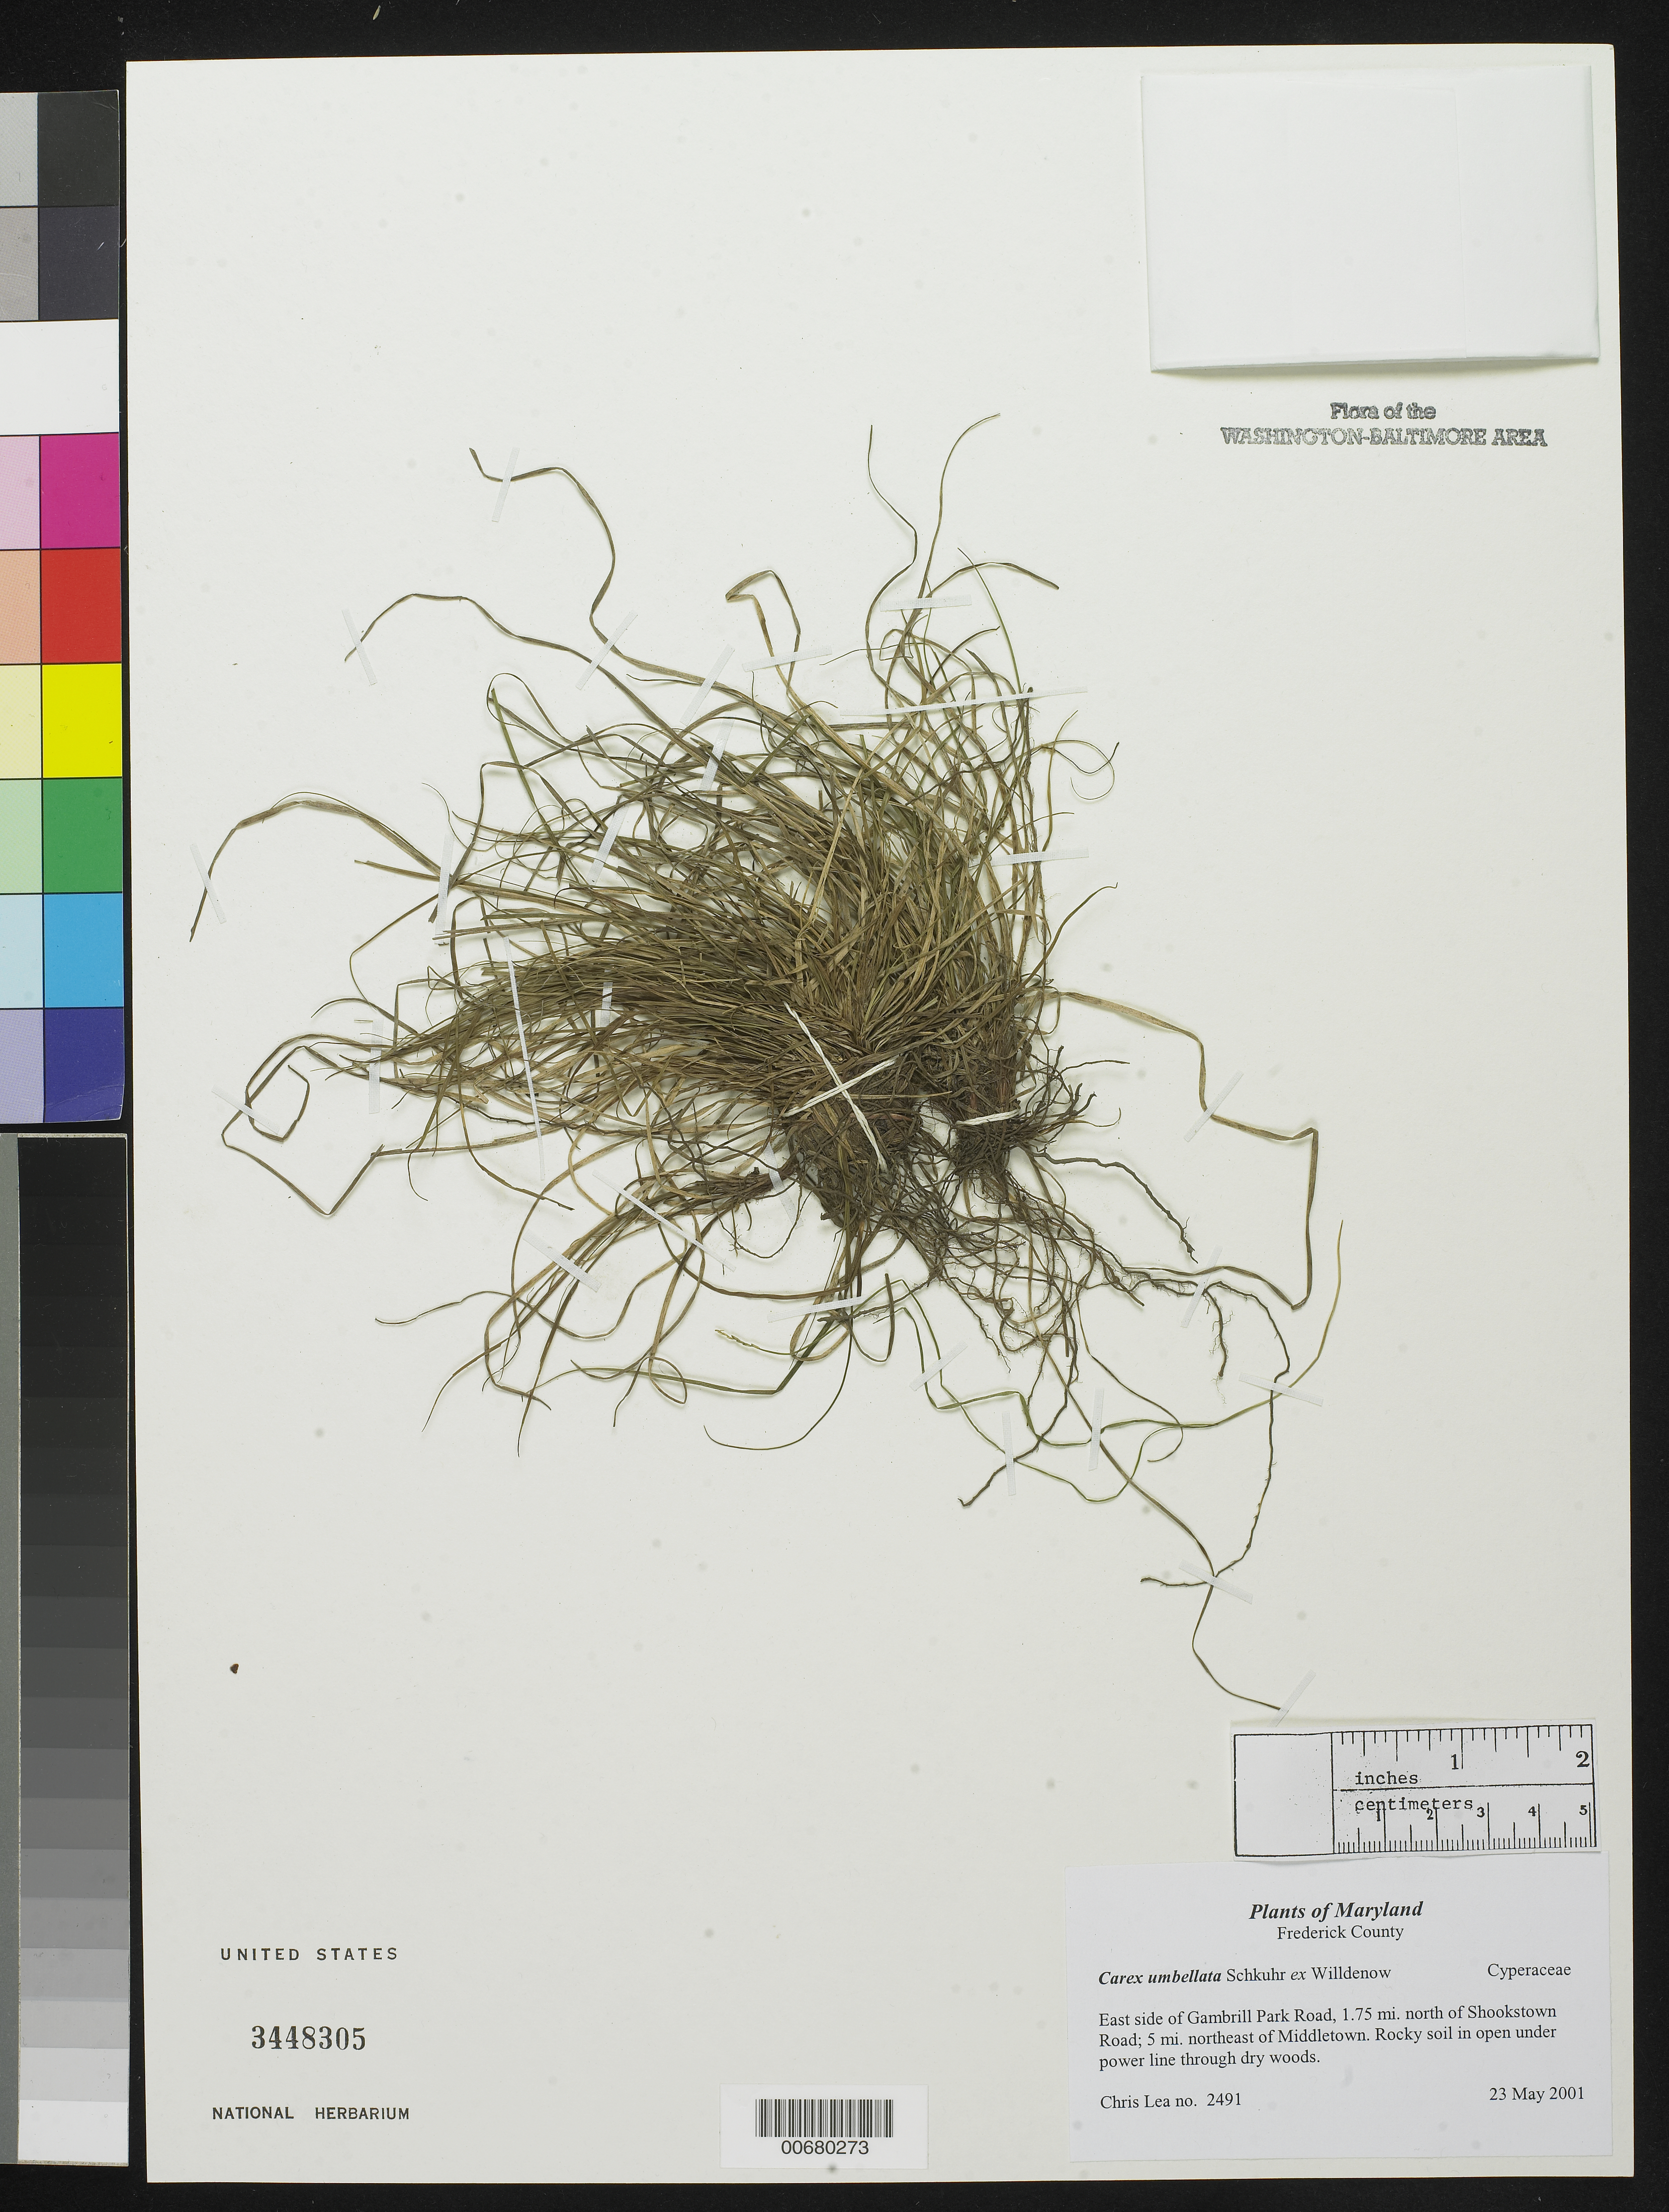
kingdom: Plantae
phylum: Tracheophyta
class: Liliopsida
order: Poales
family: Cyperaceae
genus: Carex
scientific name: Carex umbellata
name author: Schkuhr ex Willd.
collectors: C. Lea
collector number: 2491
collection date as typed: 23 May 2001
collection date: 2001-05-23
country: United States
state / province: Maryland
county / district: Frederick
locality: East side of Gambrill Park Road,1.75 mi. north of Shookstown Road; 5 mi. northeast of Middletown.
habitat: Rocky soil in open under power line through dry woods.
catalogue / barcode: US 3448305